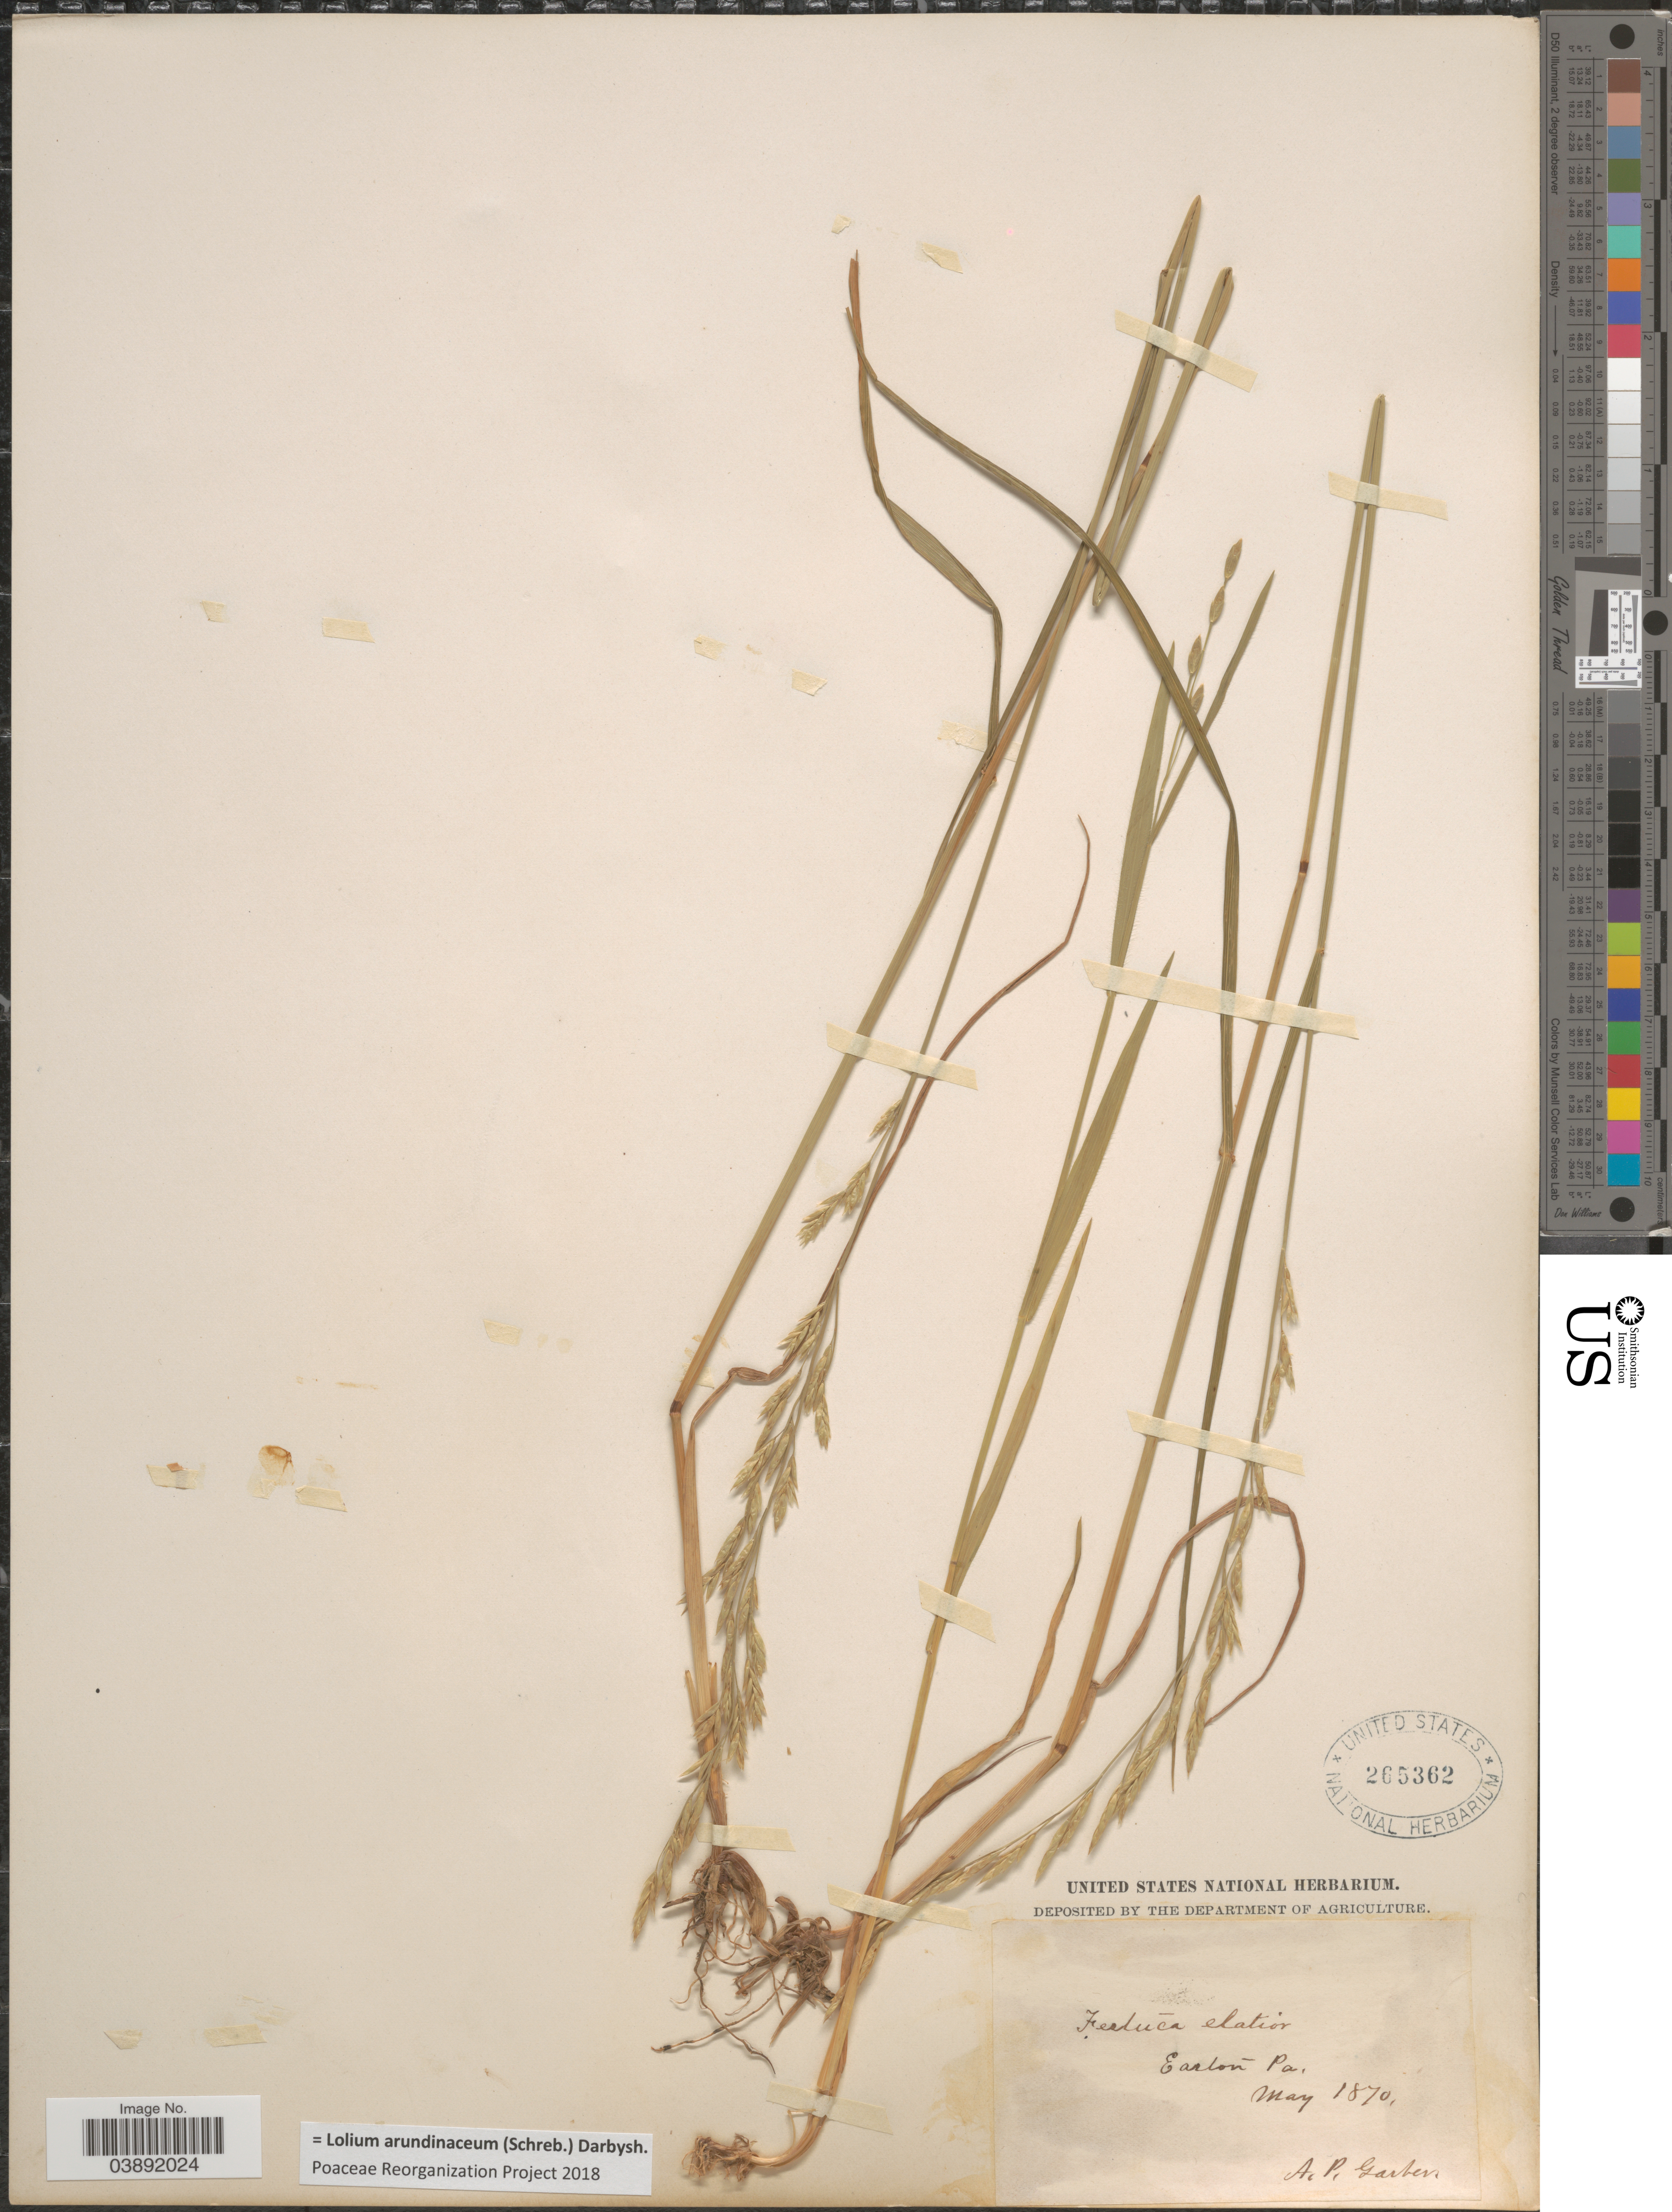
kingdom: Plantae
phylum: Tracheophyta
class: Liliopsida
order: Poales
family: Poaceae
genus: Lolium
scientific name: Lolium arundinaceum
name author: (Schreb.) Darbysh.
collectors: A. P. Garber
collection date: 1870-05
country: United States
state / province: Pennsylvania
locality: Easton.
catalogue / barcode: US 265362